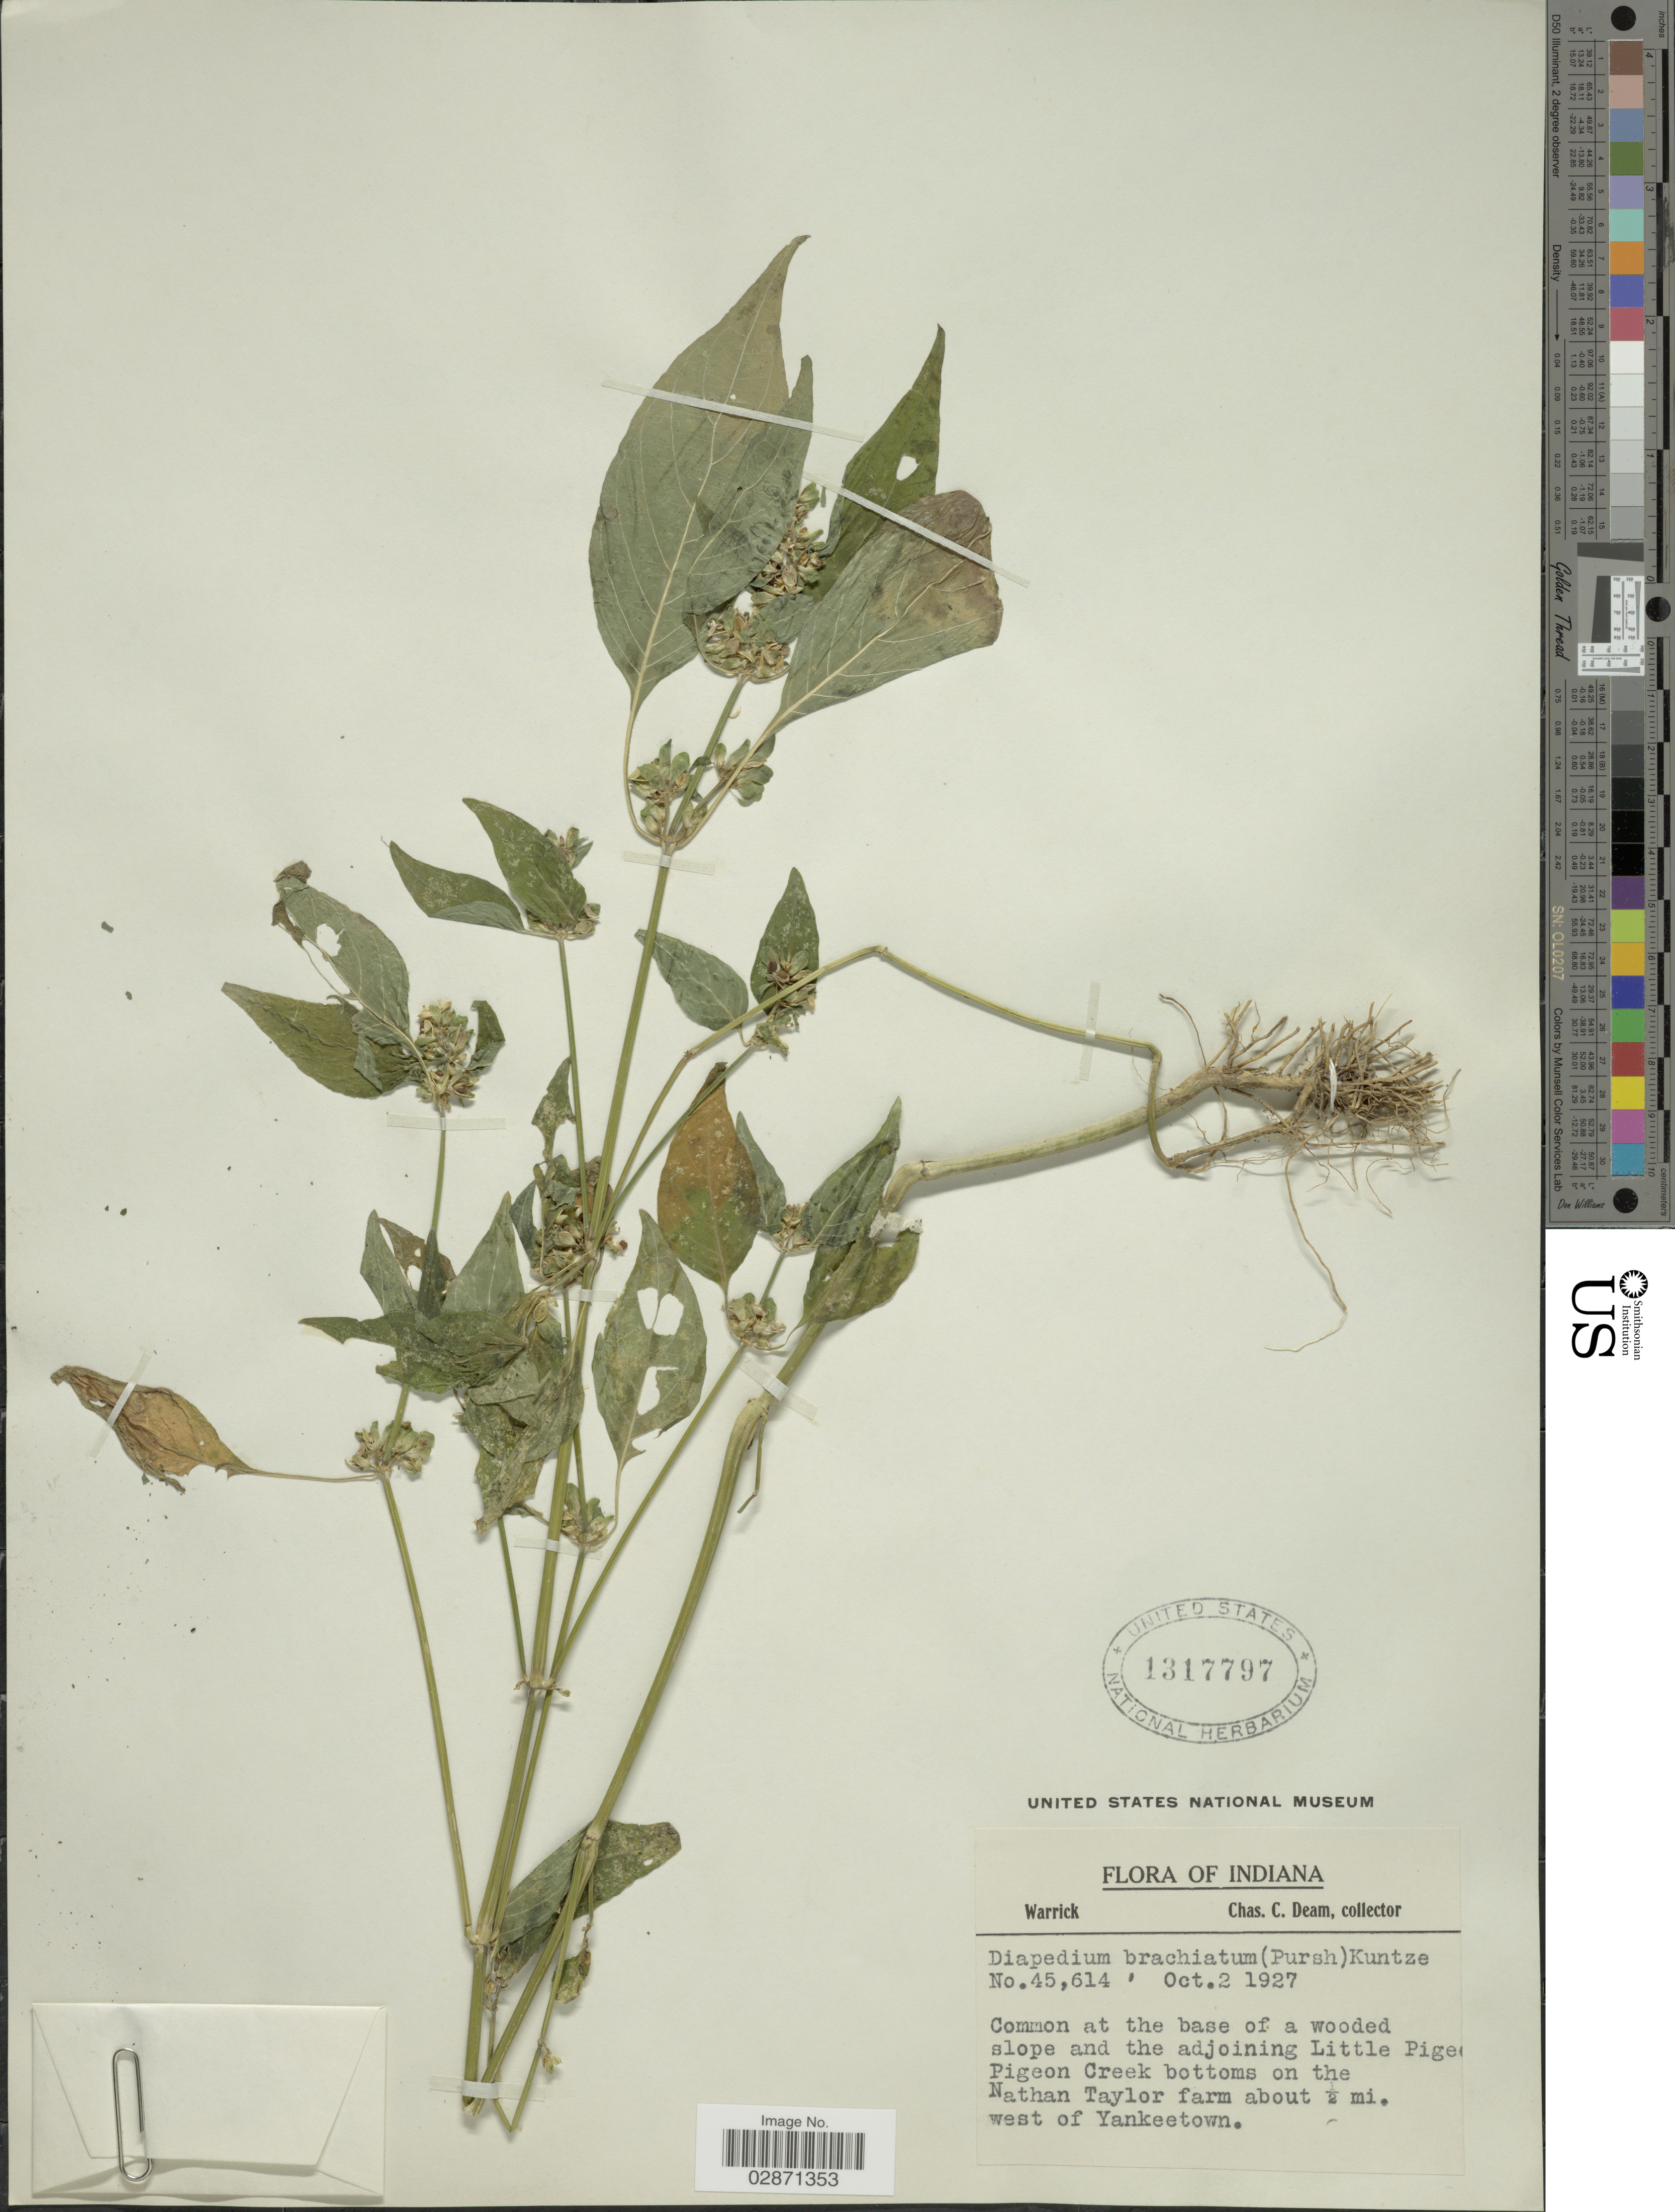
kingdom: Plantae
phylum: Tracheophyta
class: Magnoliopsida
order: Lamiales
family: Acanthaceae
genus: Dicliptera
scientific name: Dicliptera brachiata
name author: (Pursh) Spreng.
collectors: C. C. Deam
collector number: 45614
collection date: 1927-10-02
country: United States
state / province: Indiana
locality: Warrick. Common at the base of a wooded slope and the adjoining Little Pigeon Creel bottoms on the Nathan Taylor farm about ½ mi. west of Yankeetown.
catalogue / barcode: US 1317797